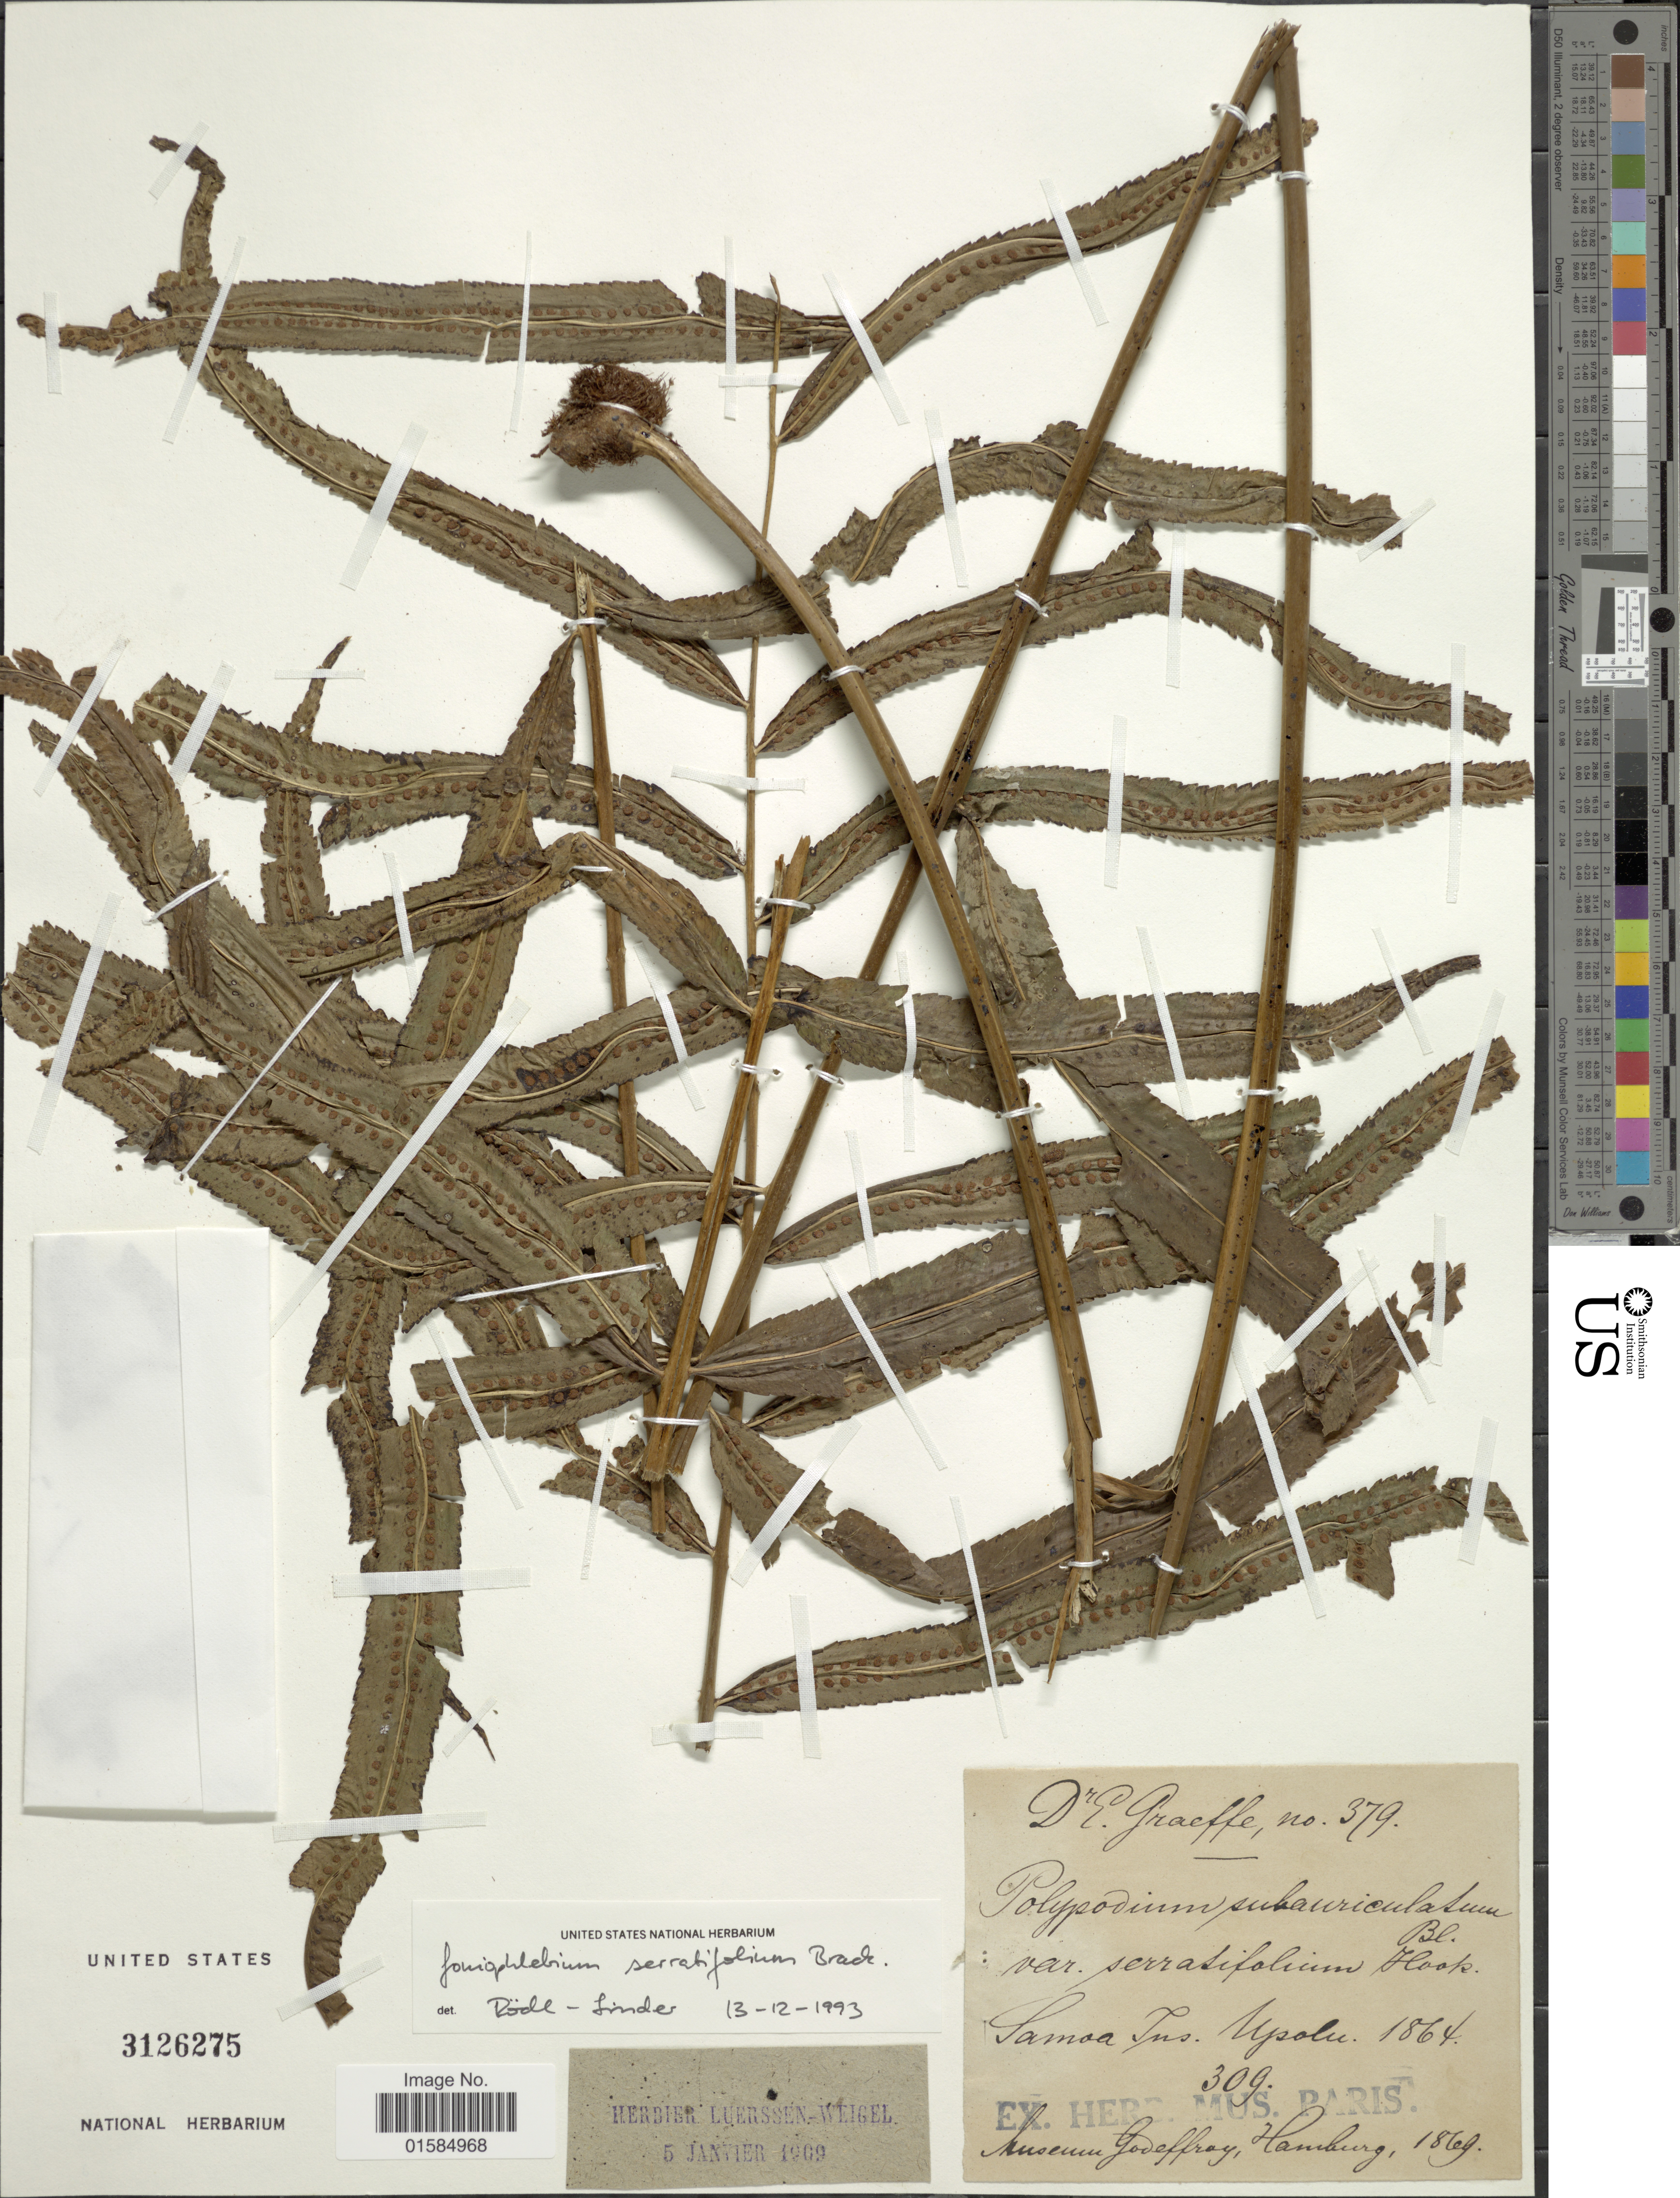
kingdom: Plantae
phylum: Tracheophyta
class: Polypodiopsida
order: Polypodiales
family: Polypodiaceae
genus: Goniophlebium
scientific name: Goniophlebium serratifolium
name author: Brack. in Wilkes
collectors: E. Graeffe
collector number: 379/309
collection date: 1864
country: Samoa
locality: Samoa, Ins. Upolu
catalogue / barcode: US 3126275